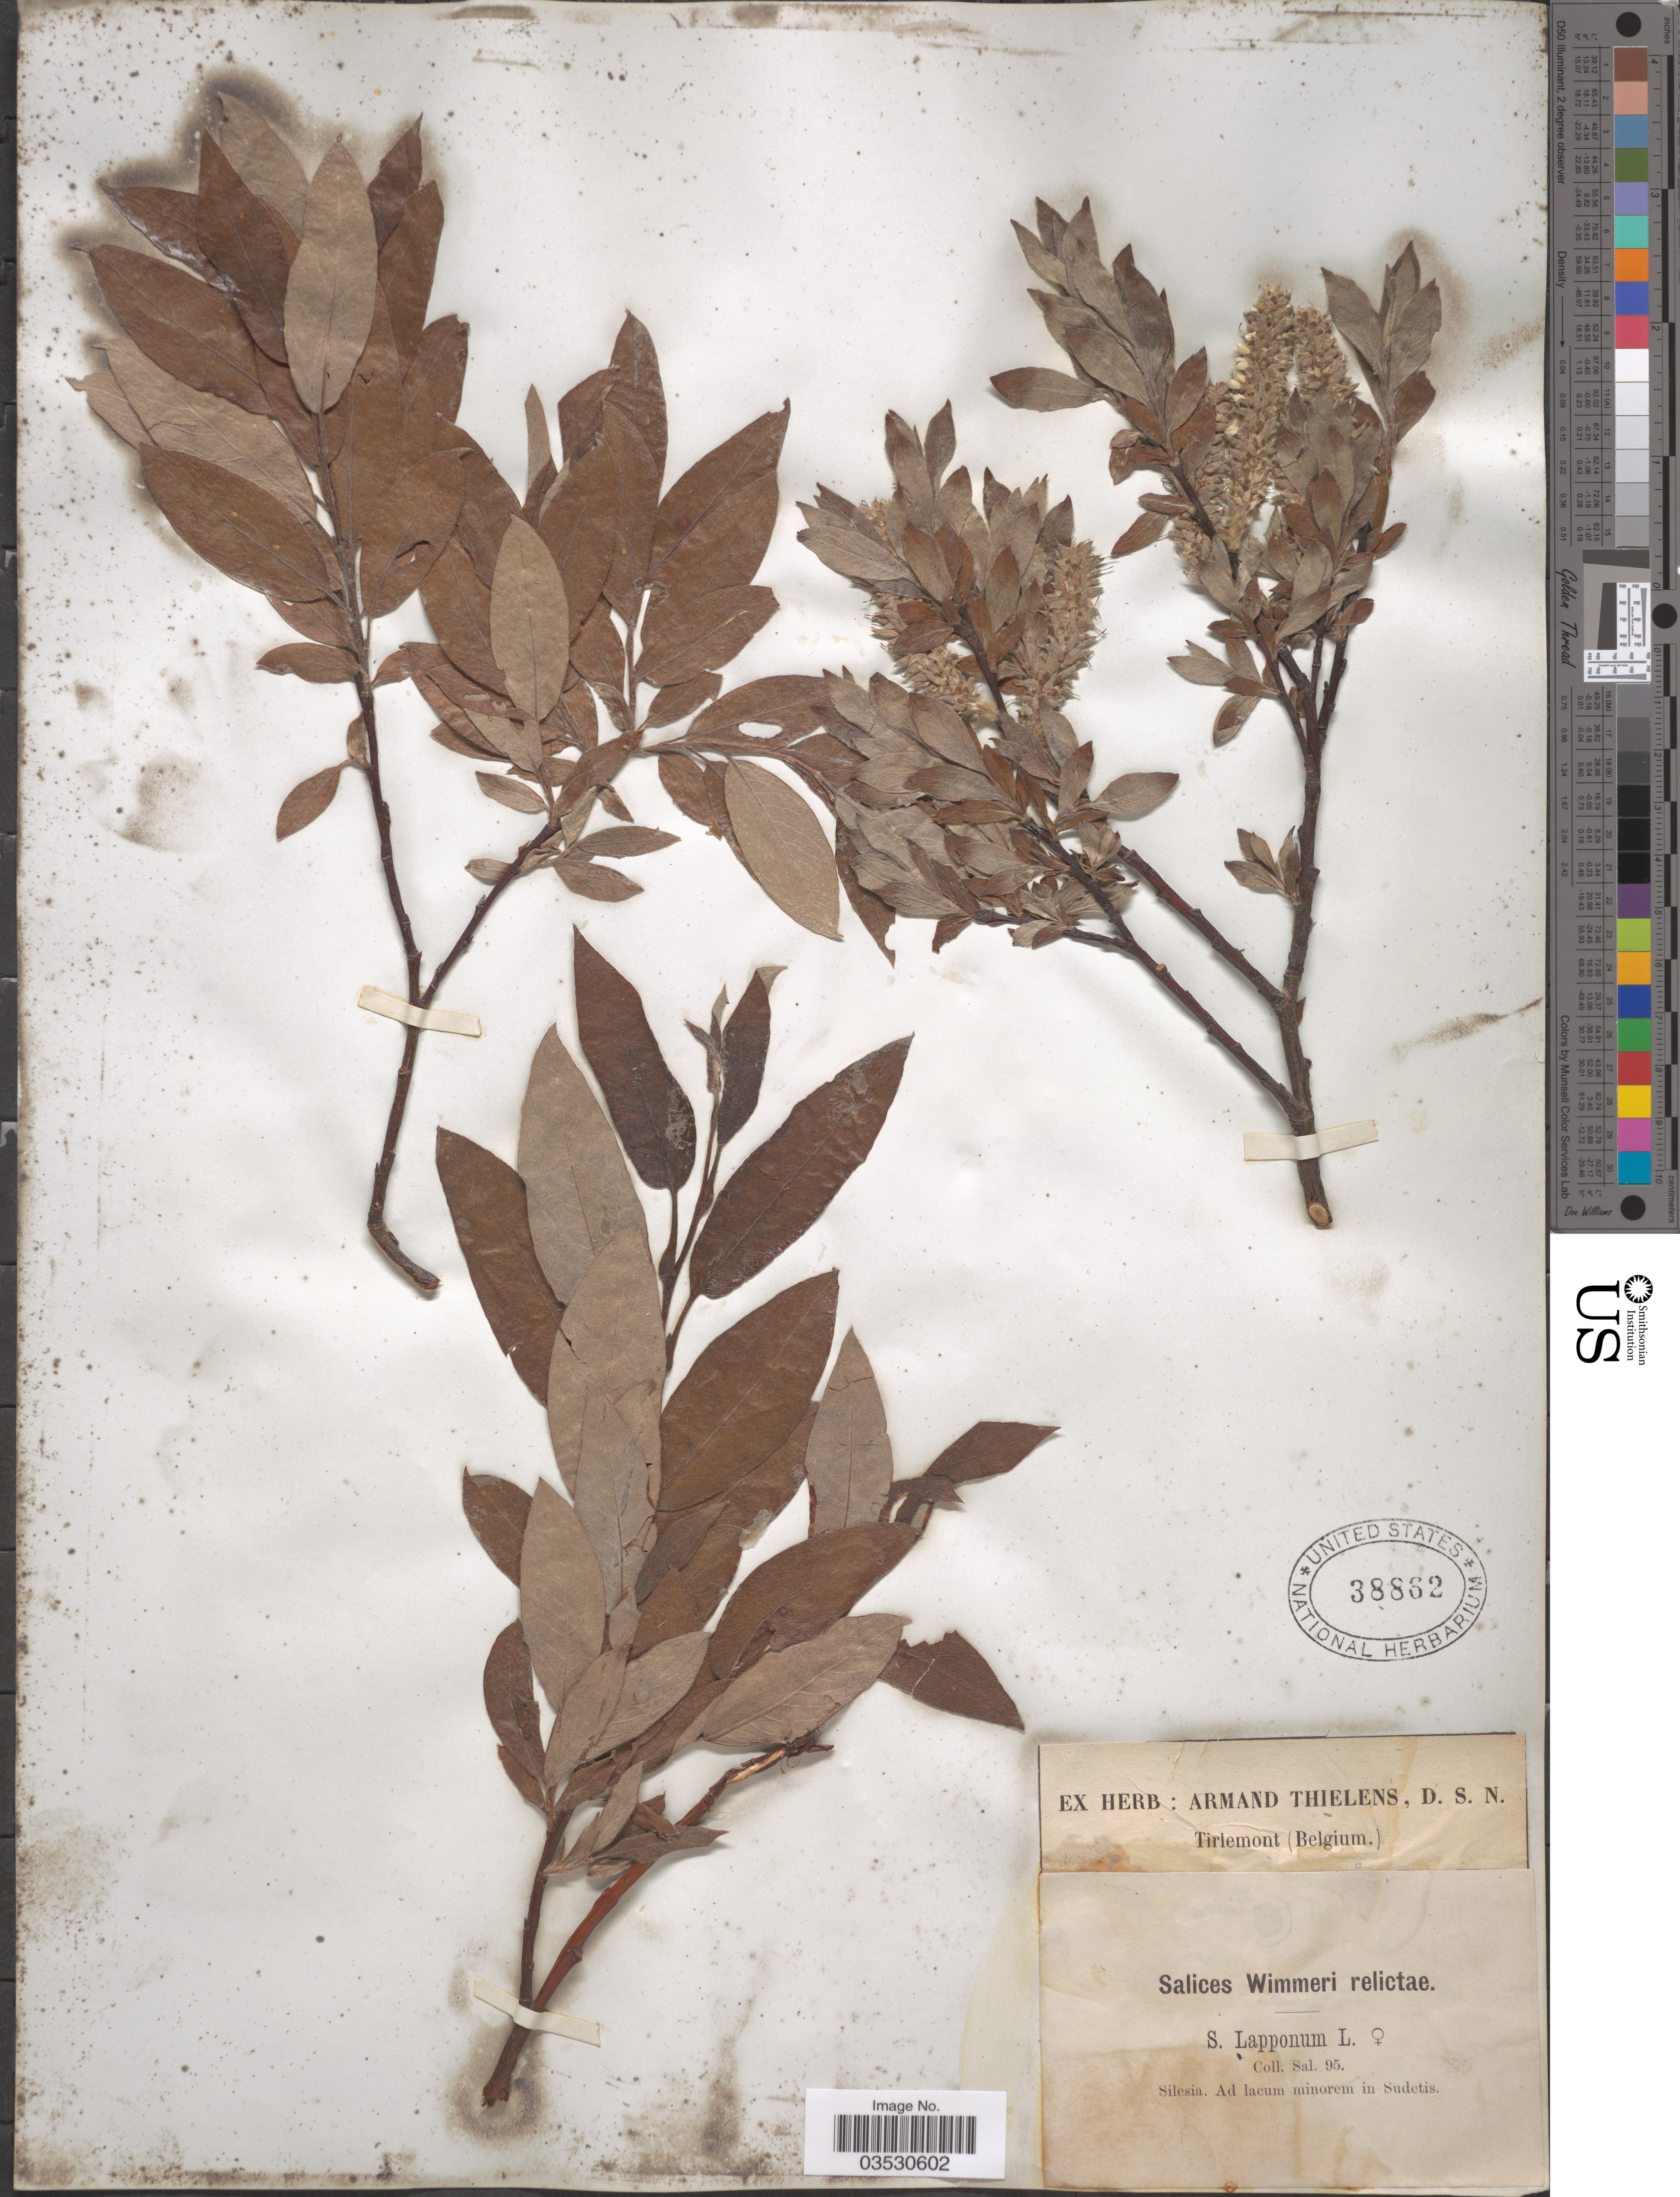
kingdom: Plantae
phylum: Tracheophyta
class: Magnoliopsida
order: Malpighiales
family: Salicaceae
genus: Salix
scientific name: Salix lapponum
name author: L.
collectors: ex herb. Armand Thielens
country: Czechia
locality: Silesia. Ad lacum minorem in Sudetis.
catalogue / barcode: US 38862